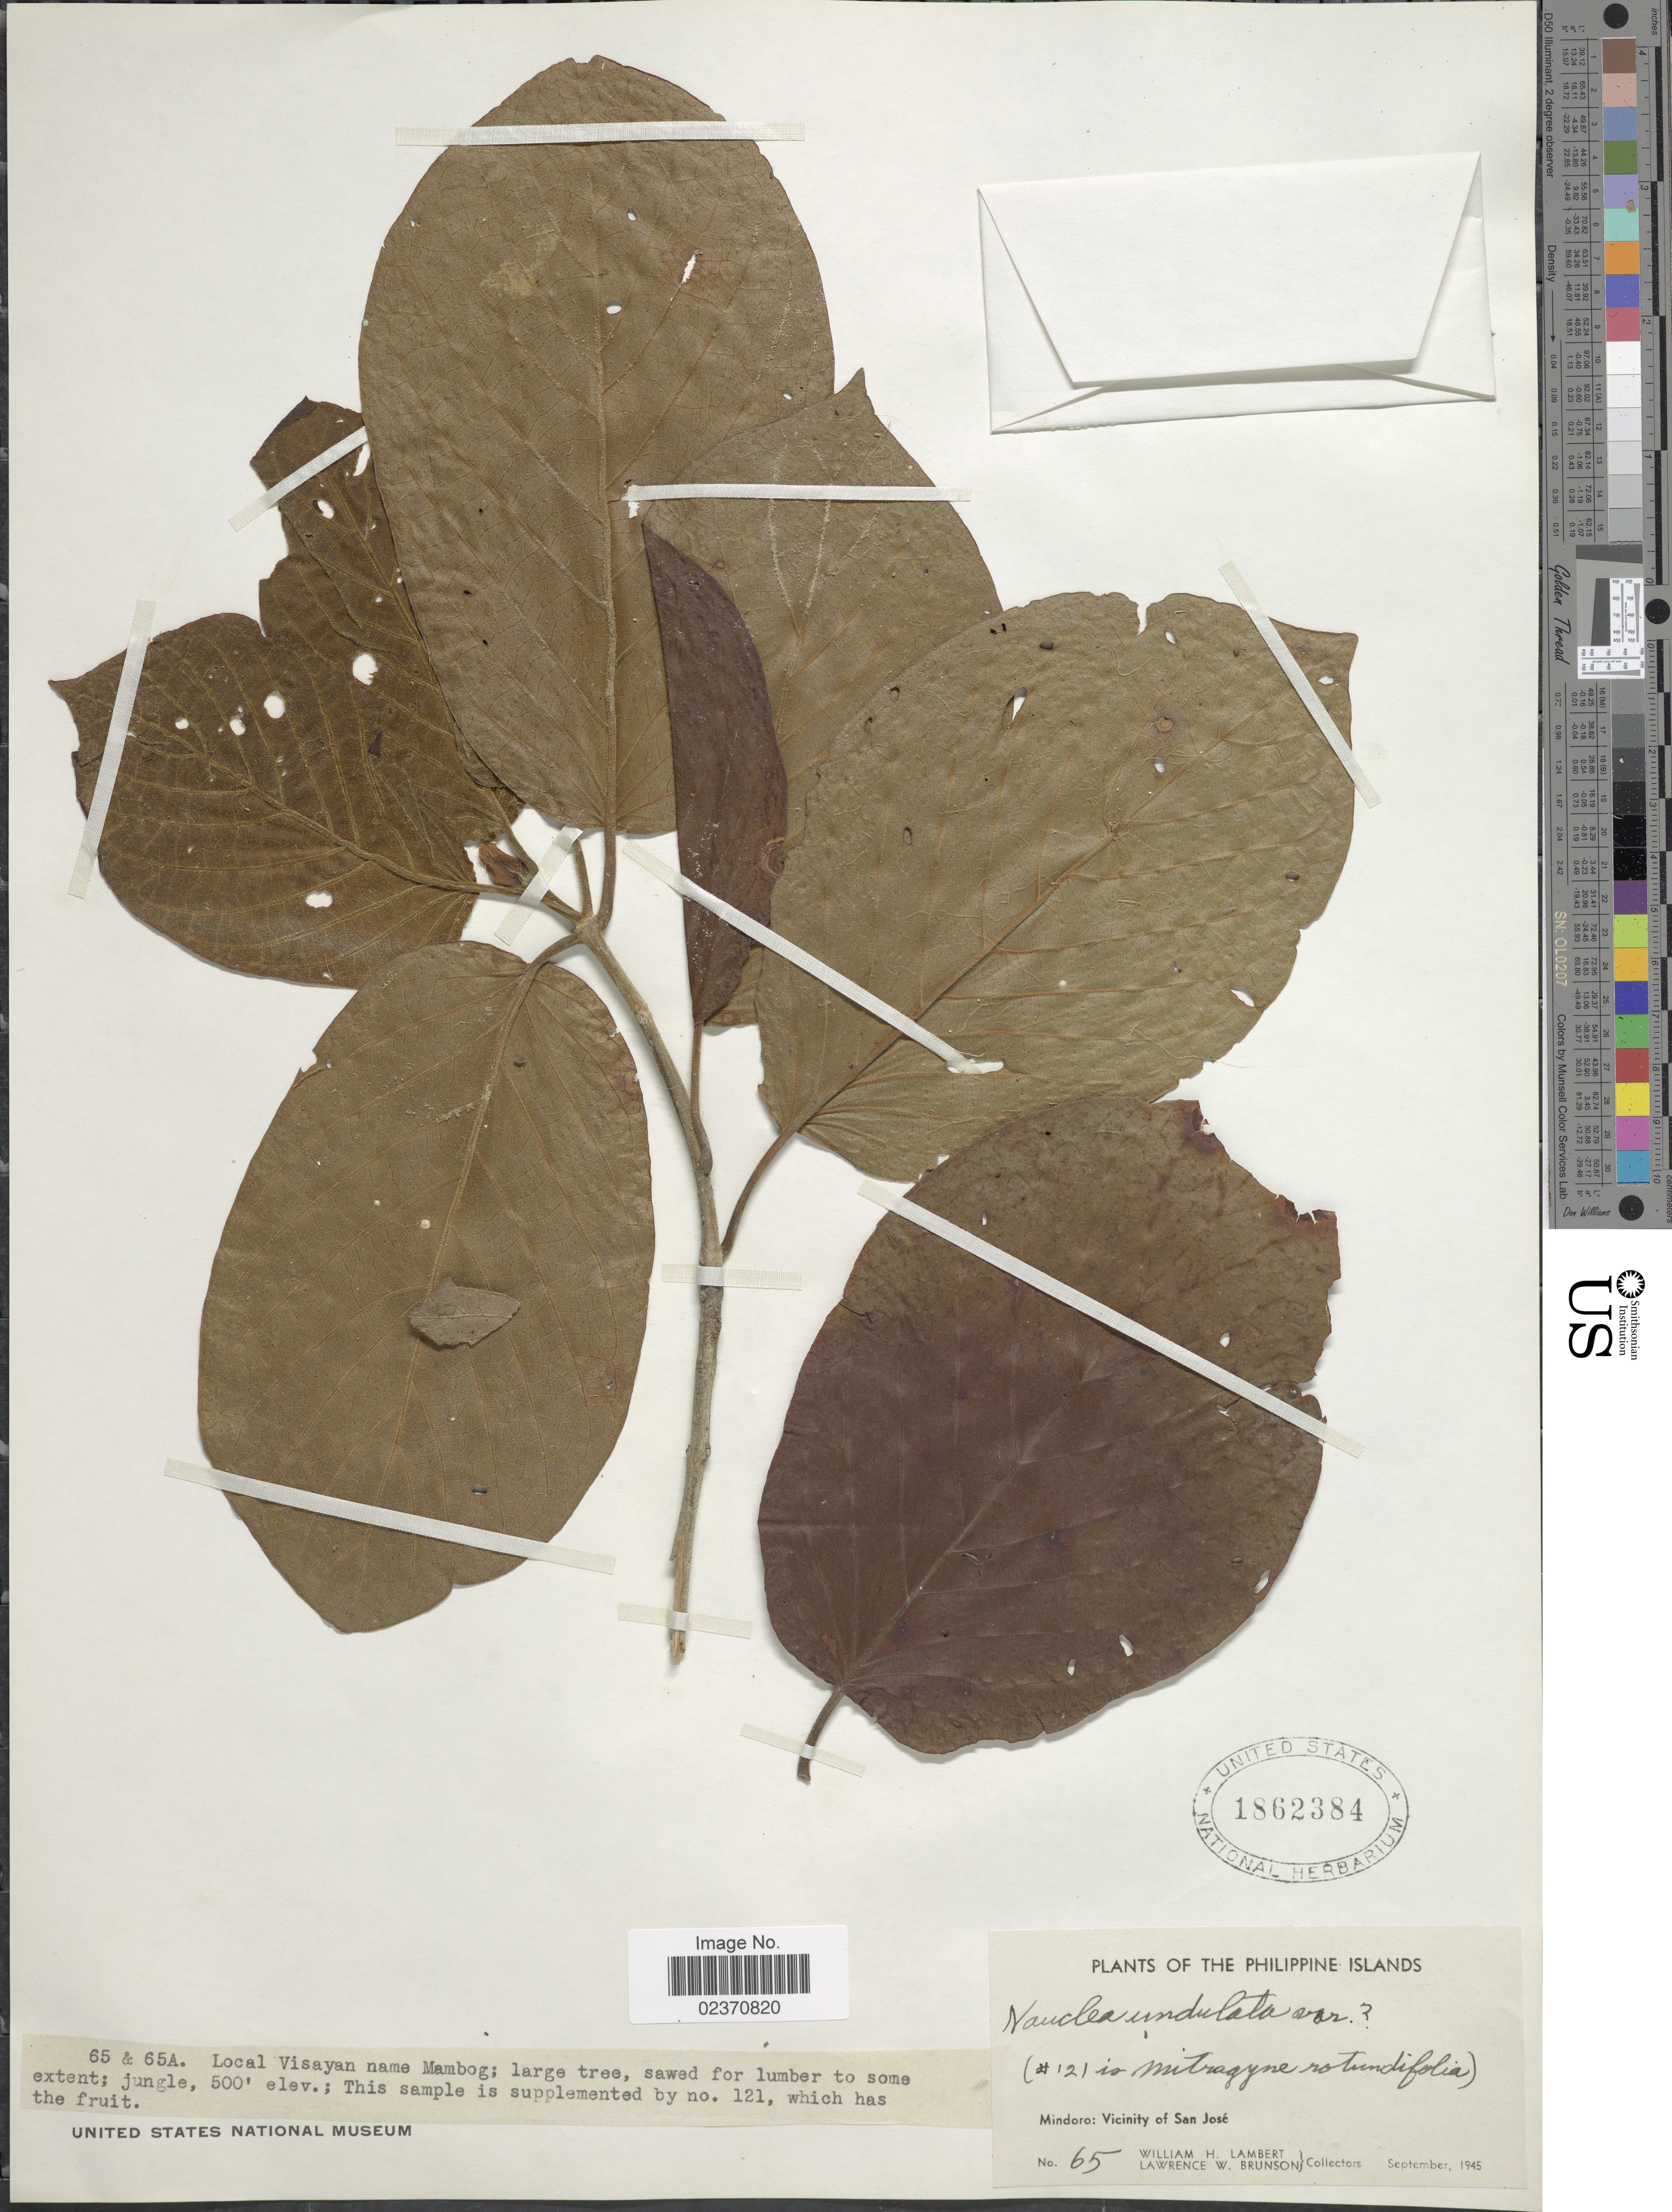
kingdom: Plantae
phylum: Tracheophyta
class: Magnoliopsida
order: Gentianales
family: Rubiaceae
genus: Nauclea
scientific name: Nauclea undulata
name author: Roxb.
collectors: W. Lambert & L. Brunson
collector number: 65 & 65A?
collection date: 1945-09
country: Philippines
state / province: Mimaropa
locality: The Philippine Islands, Mindoro: Vicinity of San Jose, jungle.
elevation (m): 152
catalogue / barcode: US 1862384